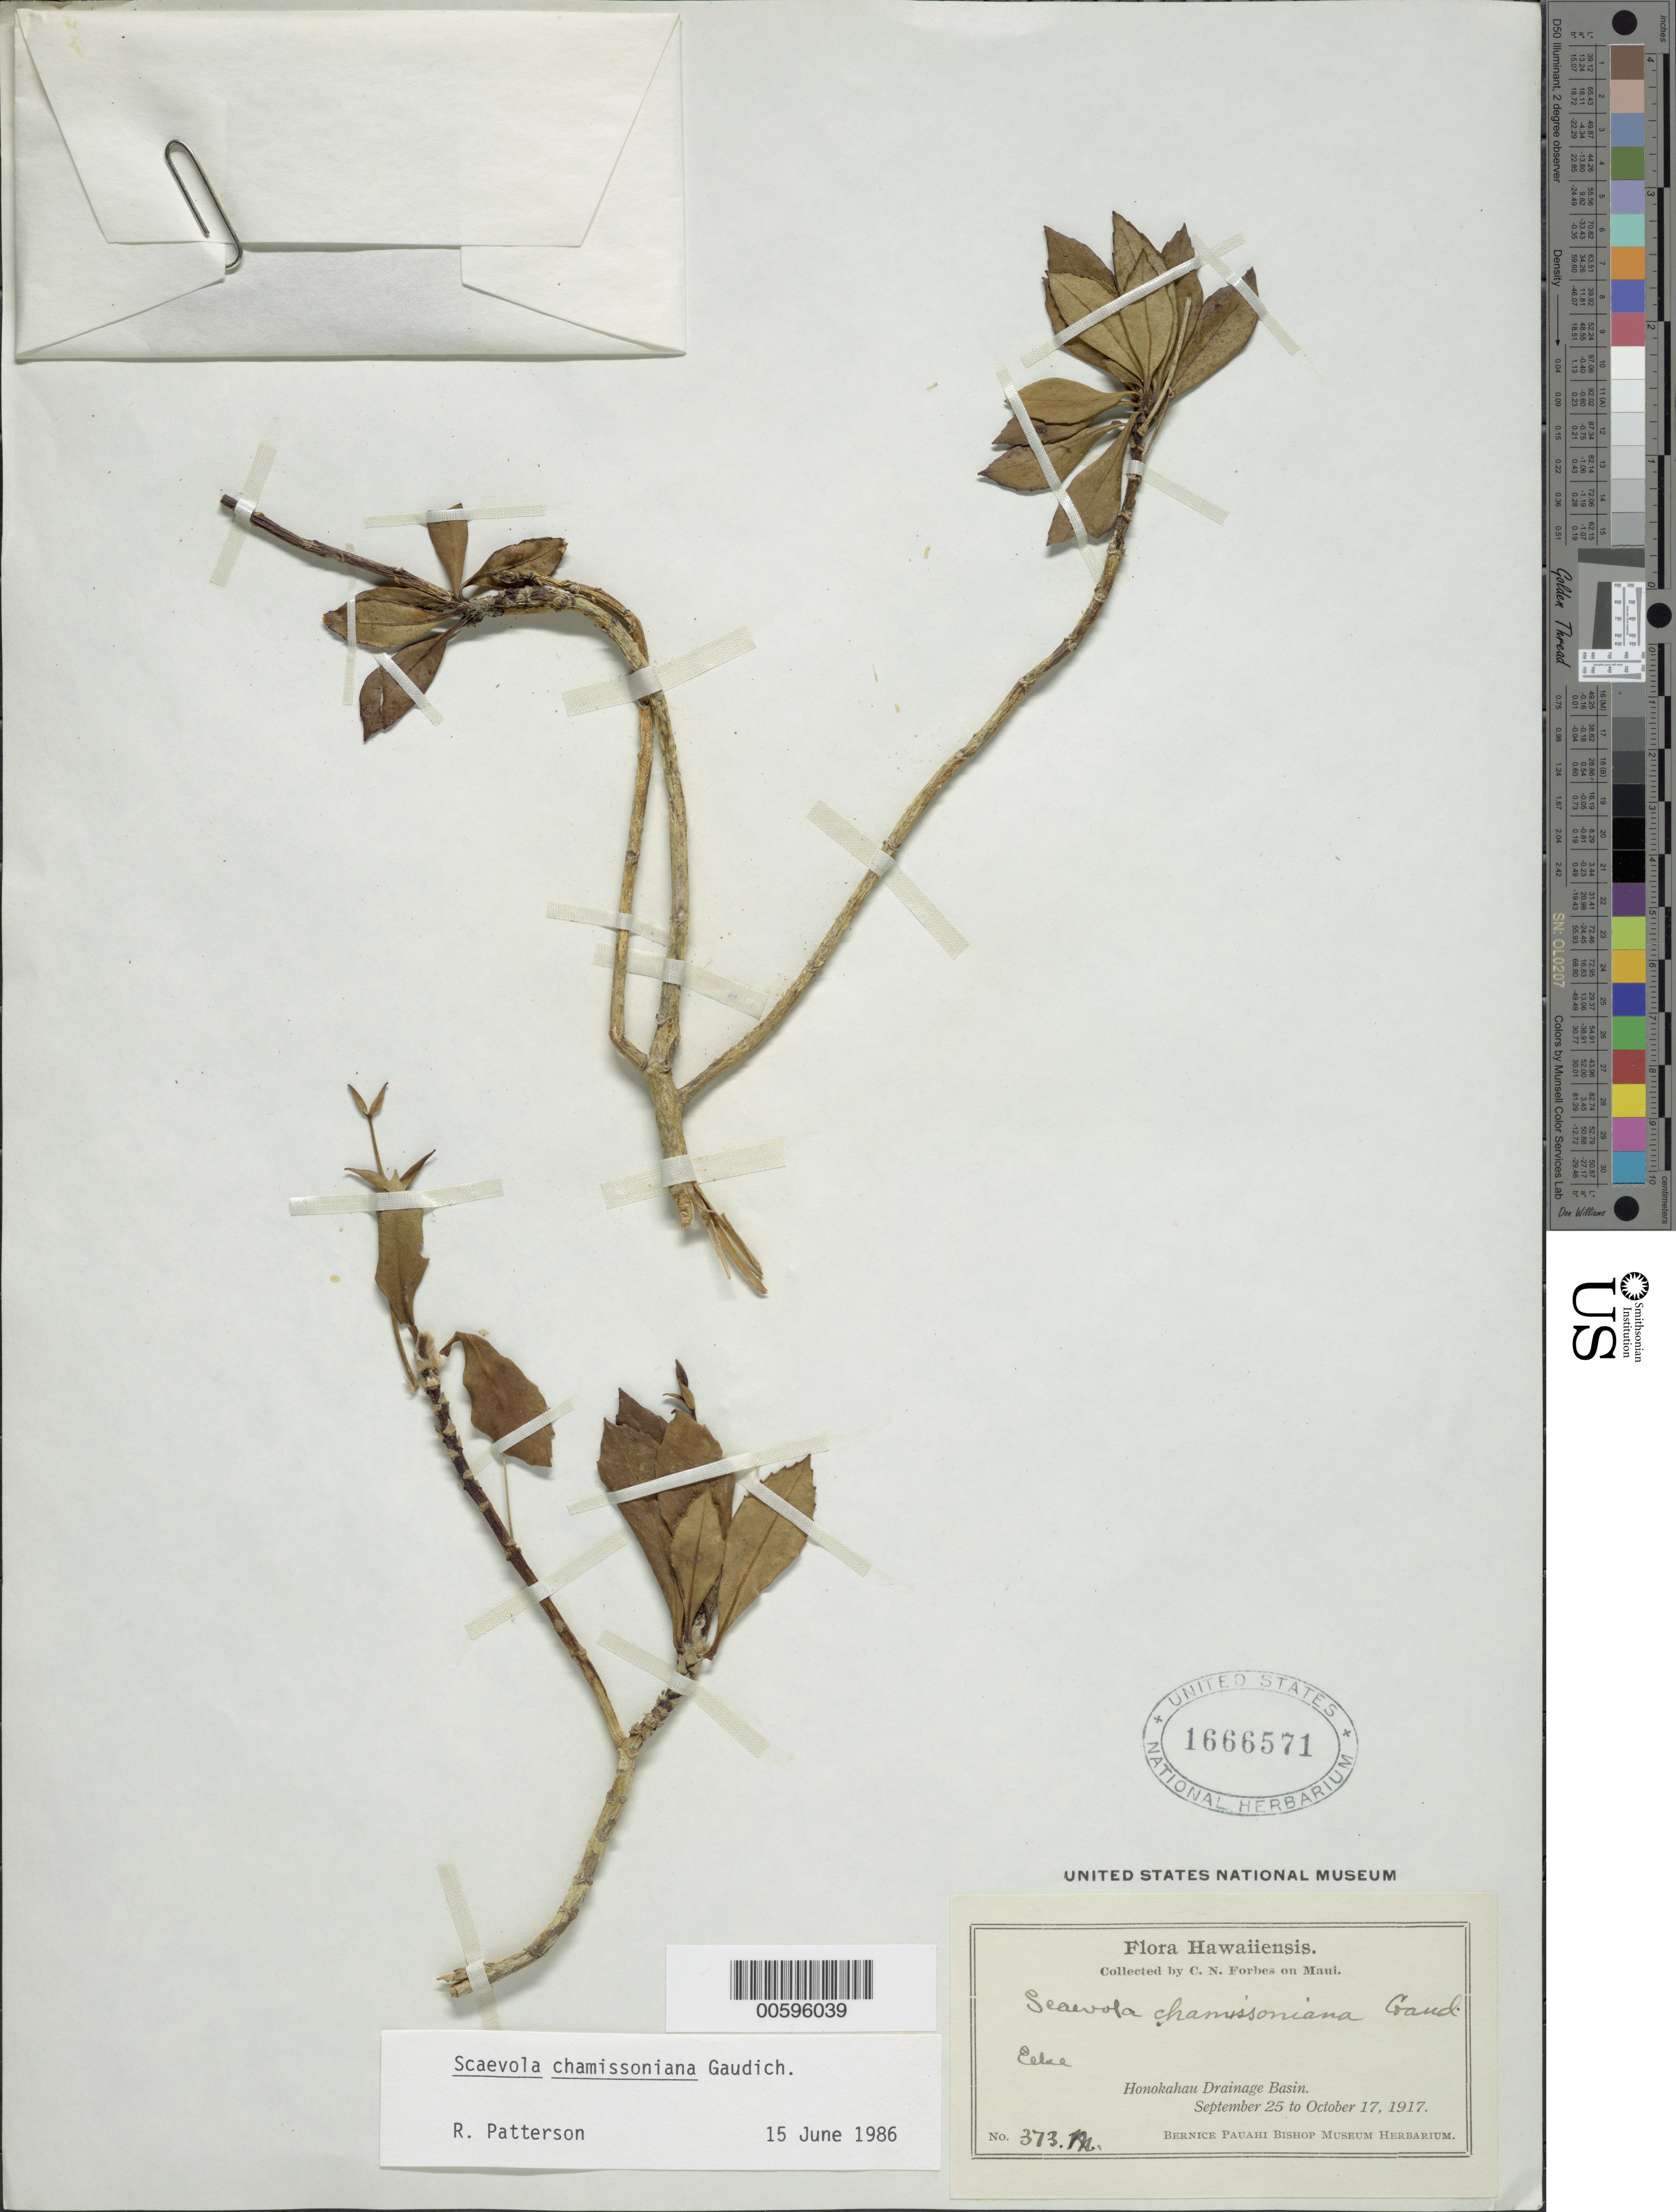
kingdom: Plantae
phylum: Tracheophyta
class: Magnoliopsida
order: Asterales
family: Goodeniaceae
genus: Scaevola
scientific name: Scaevola chamissoniana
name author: Gaudich.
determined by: Patterson, R.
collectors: C. N. Forbes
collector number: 373.M.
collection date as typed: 25 Sep 1917 to 17 Oct 1917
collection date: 1917-09-25/1917-10-17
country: United States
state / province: Hawaii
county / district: Maui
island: Maui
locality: Eeke, Honokahau Drainage Basin.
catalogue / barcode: US 1666571